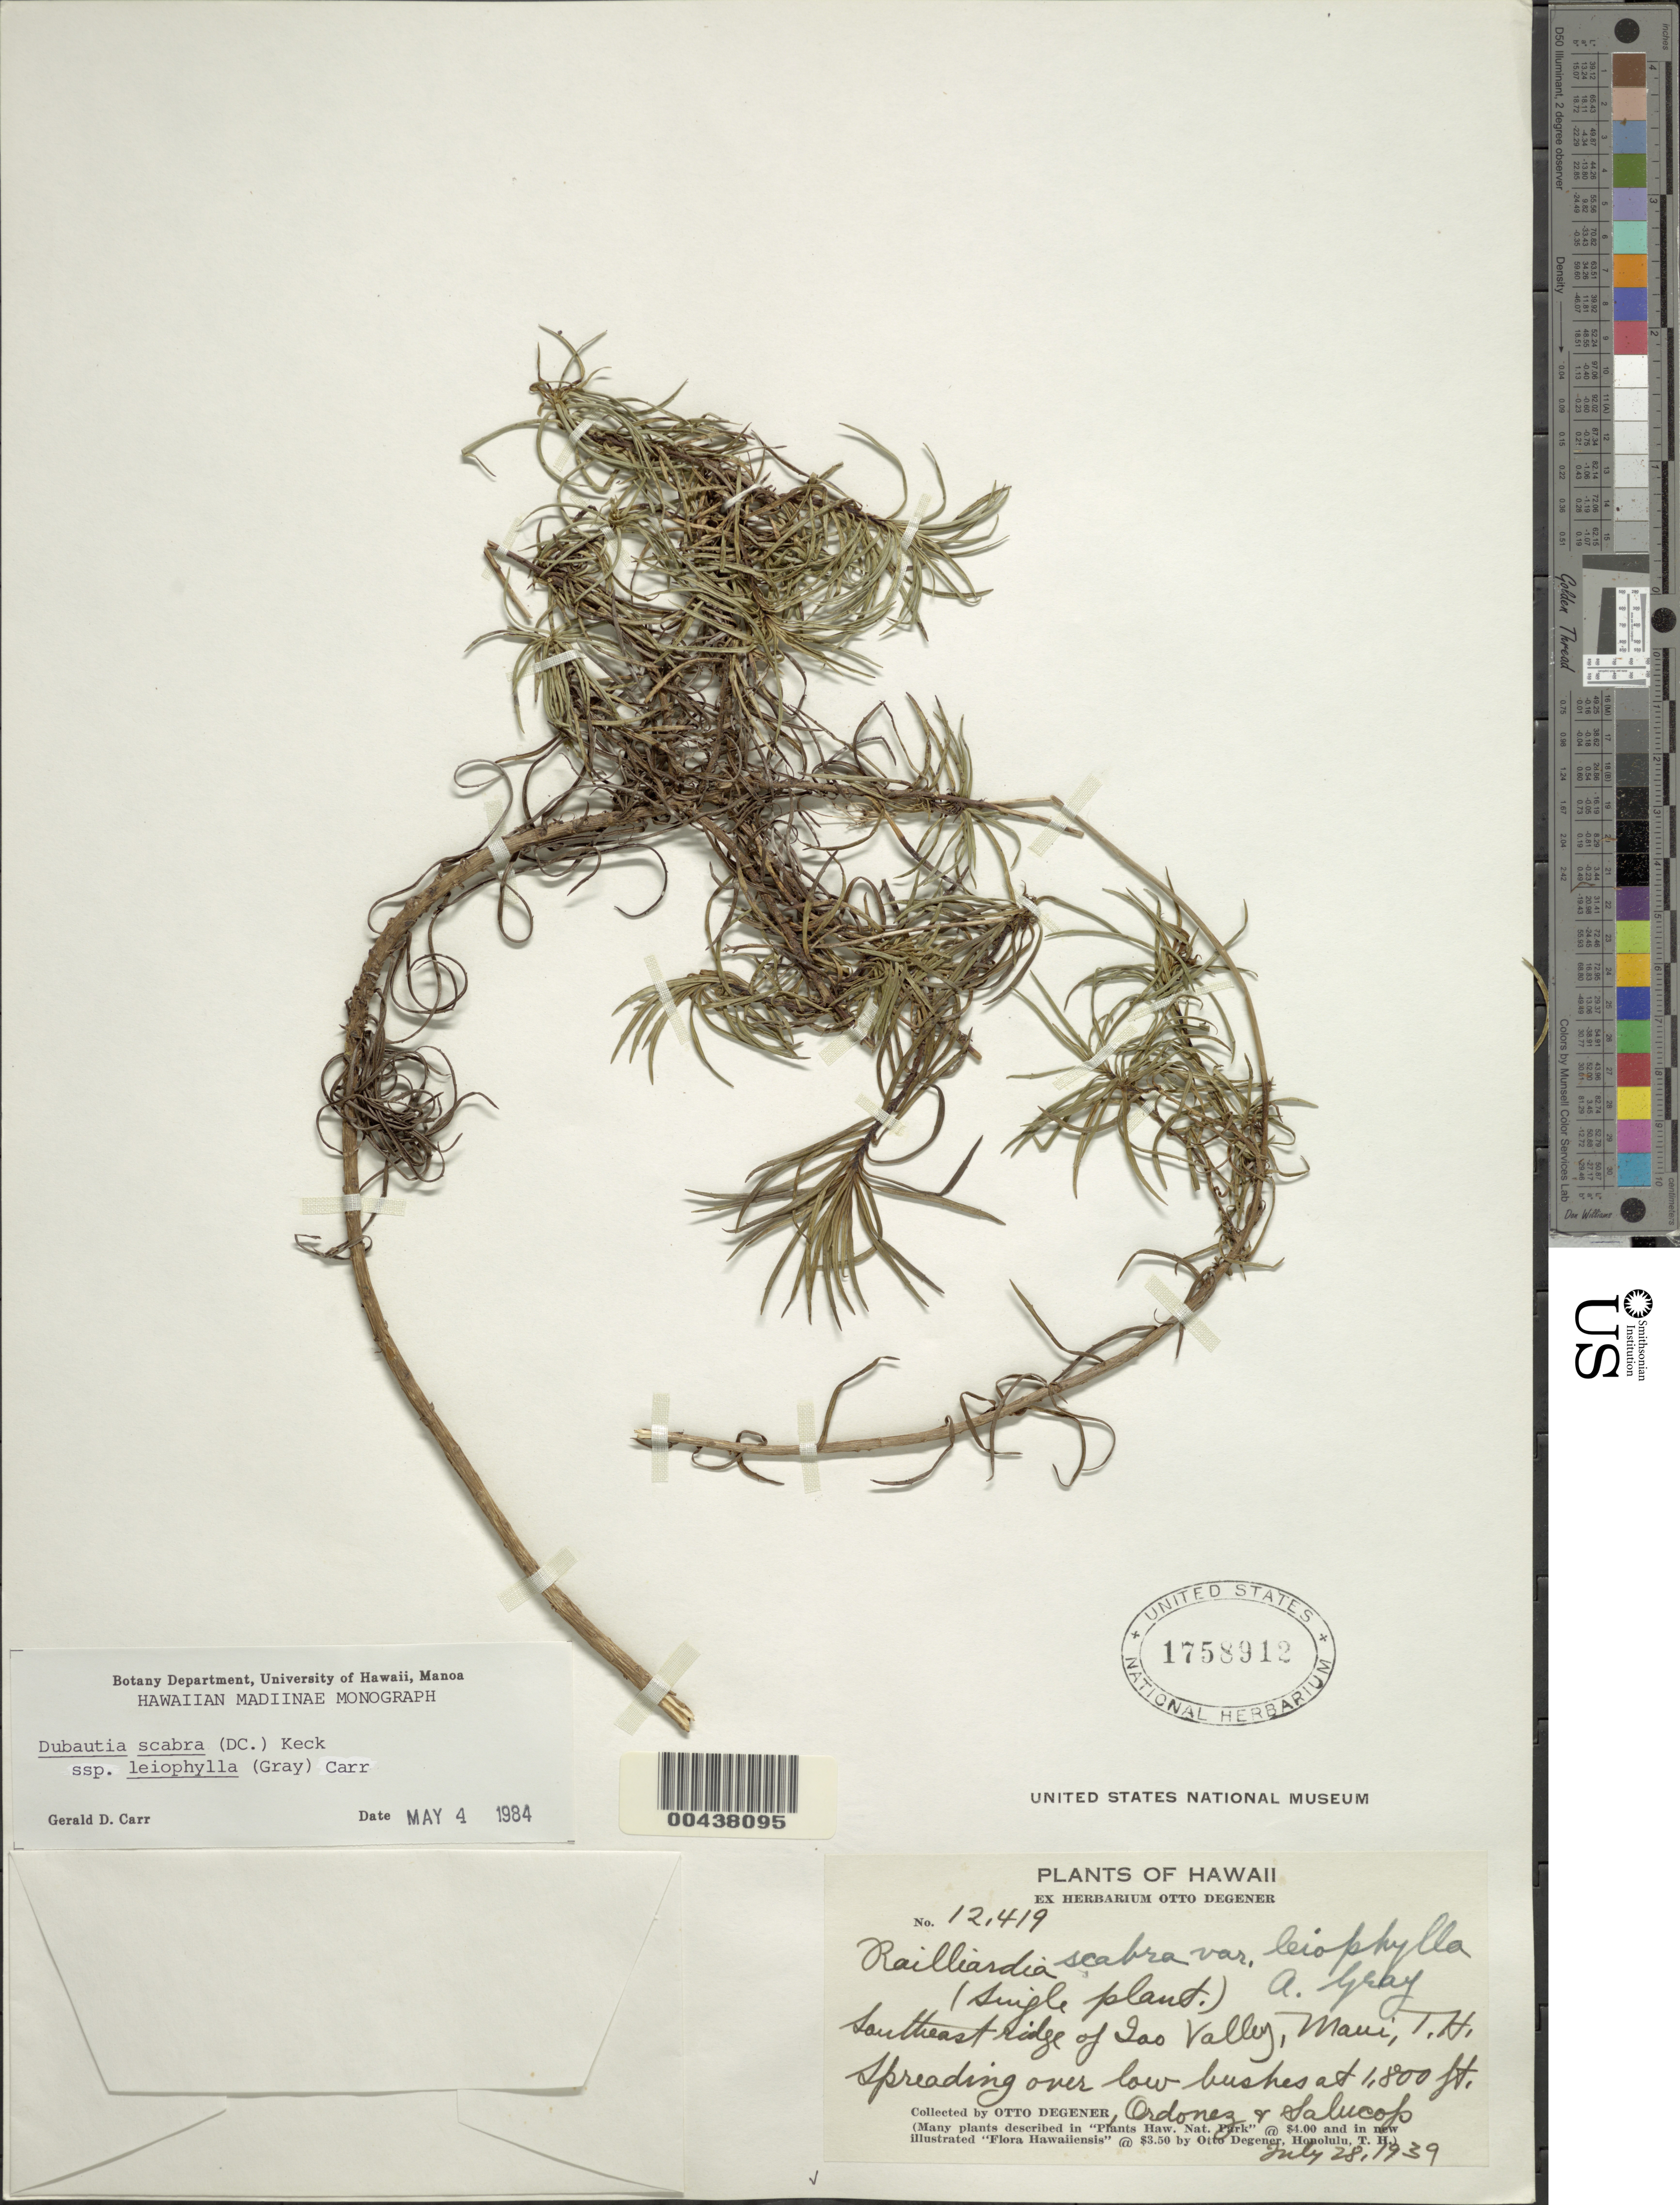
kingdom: Plantae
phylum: Tracheophyta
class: Magnoliopsida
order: Asterales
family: Asteraceae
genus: Dubautia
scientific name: Dubautia scabra subsp. leiophylla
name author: (A. Gray) G.D. Carr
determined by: Carr, G. D.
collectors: O. Degener, Ordonez & -- Salucop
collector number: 12419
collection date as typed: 28 Jul 1939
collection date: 1939-07-28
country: United States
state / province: Hawaii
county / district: Maui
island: Maui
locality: SE ridge of Iao Valley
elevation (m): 549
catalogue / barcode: US 1758912